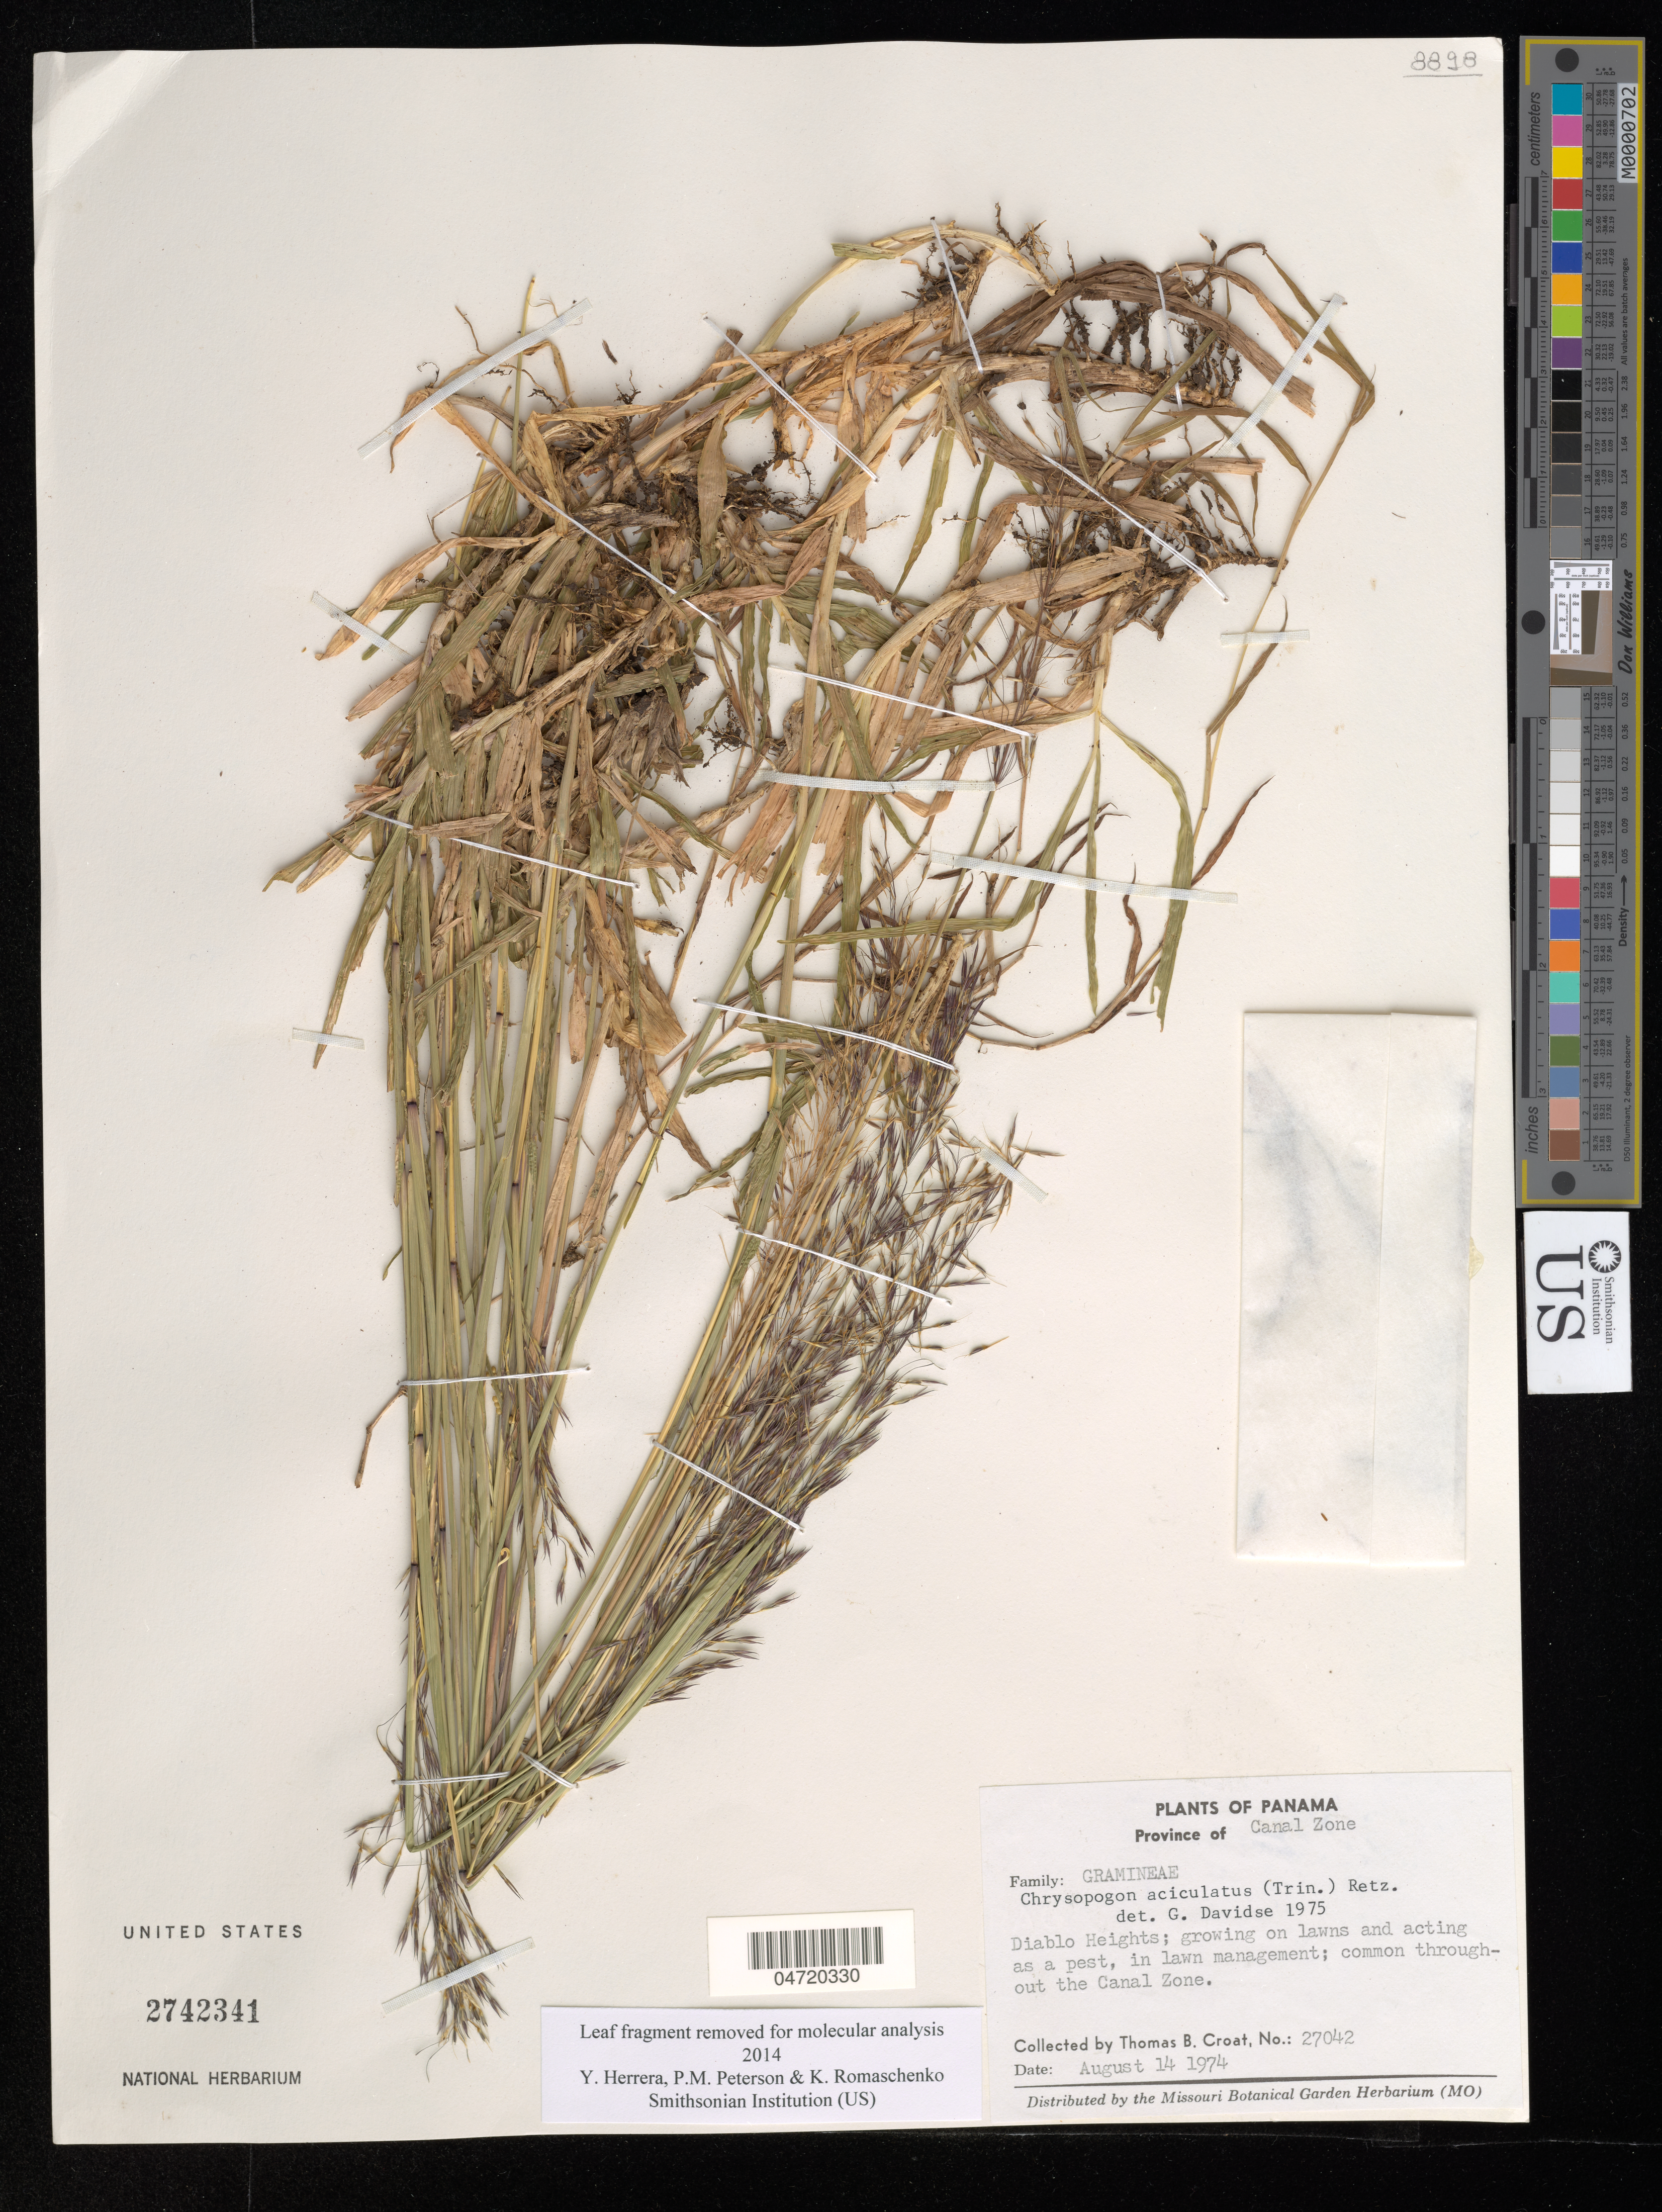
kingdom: Plantae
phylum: Tracheophyta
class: Liliopsida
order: Poales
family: Poaceae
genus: Chrysopogon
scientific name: Chrysopogon aciculatus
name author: (Retz.) Trin.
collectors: T. B. Croat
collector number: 27042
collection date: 1974-08-14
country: Panama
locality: Province of Canal Zone. Diablo Heights; throughout the Canal Zone.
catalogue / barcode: US 2742341